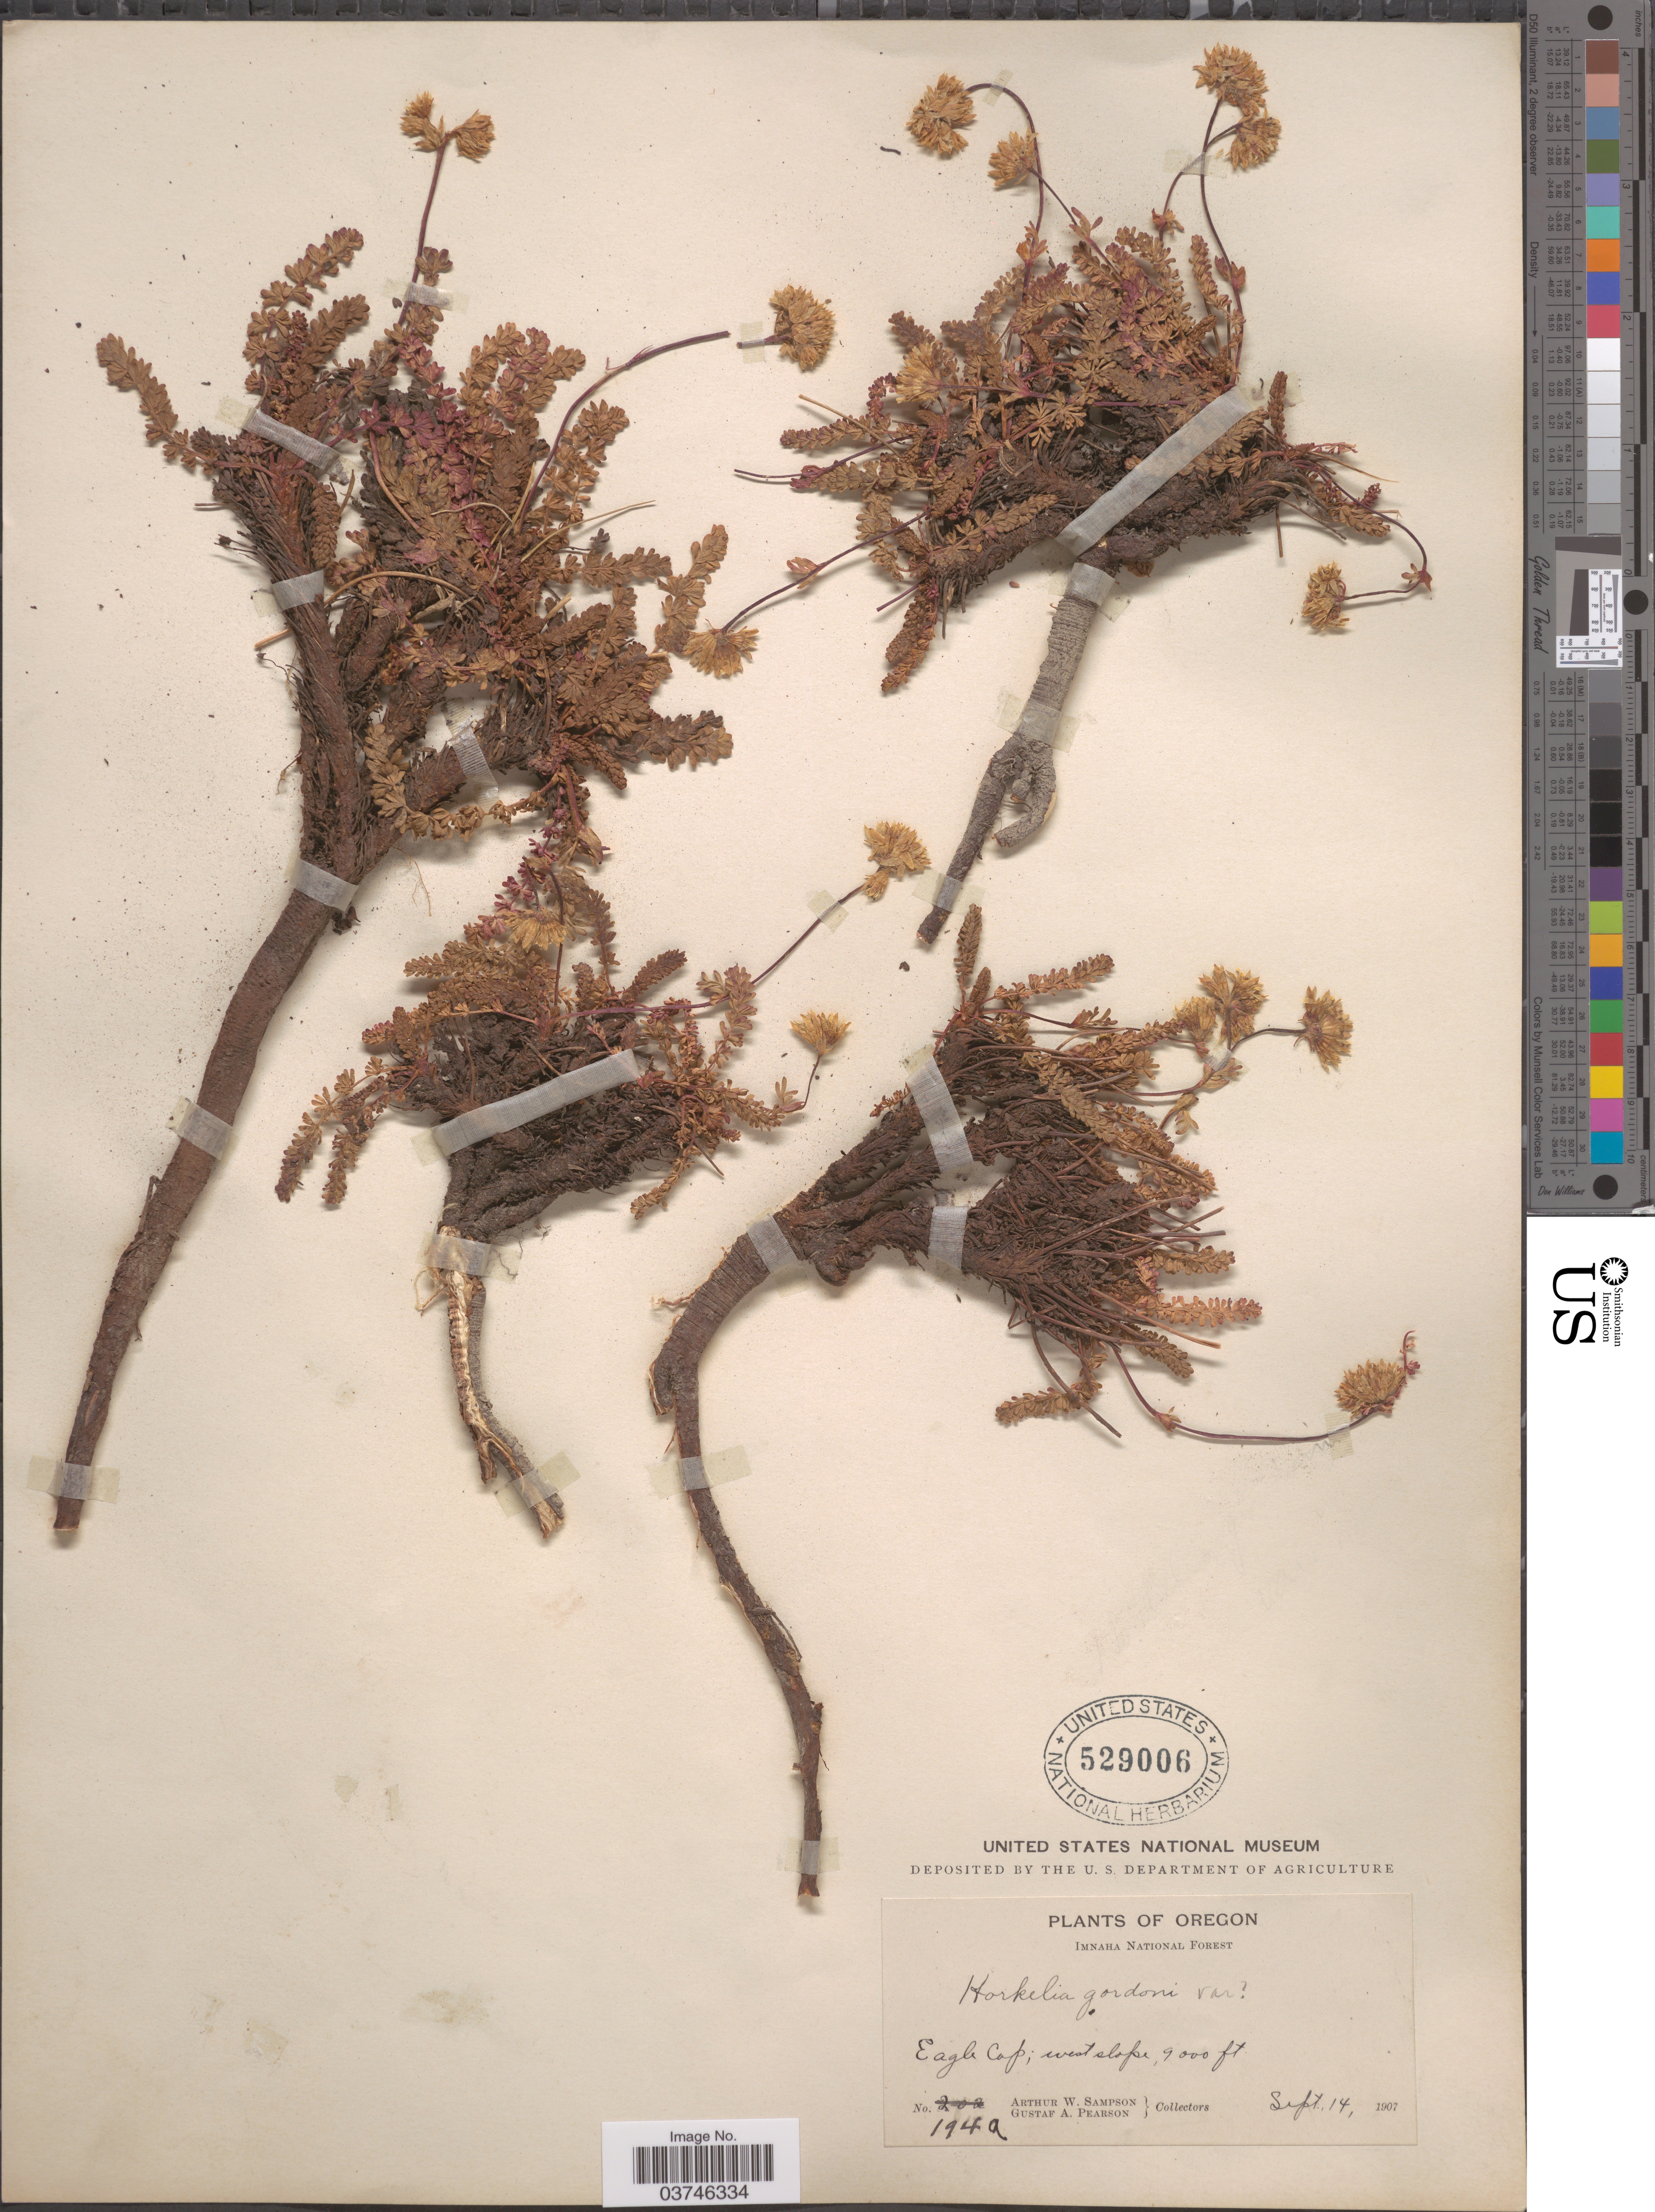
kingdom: Plantae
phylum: Tracheophyta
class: Magnoliopsida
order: Rosales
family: Rosaceae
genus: Potentilla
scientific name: Potentilla gordonii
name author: (Hook.) Greene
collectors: A. Sampson & G. Pearson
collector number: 194a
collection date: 1907-09-14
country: United States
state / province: Oregon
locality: Imnaha National Forest. Eagle Cap; west slope.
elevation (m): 2743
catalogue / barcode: US 529006